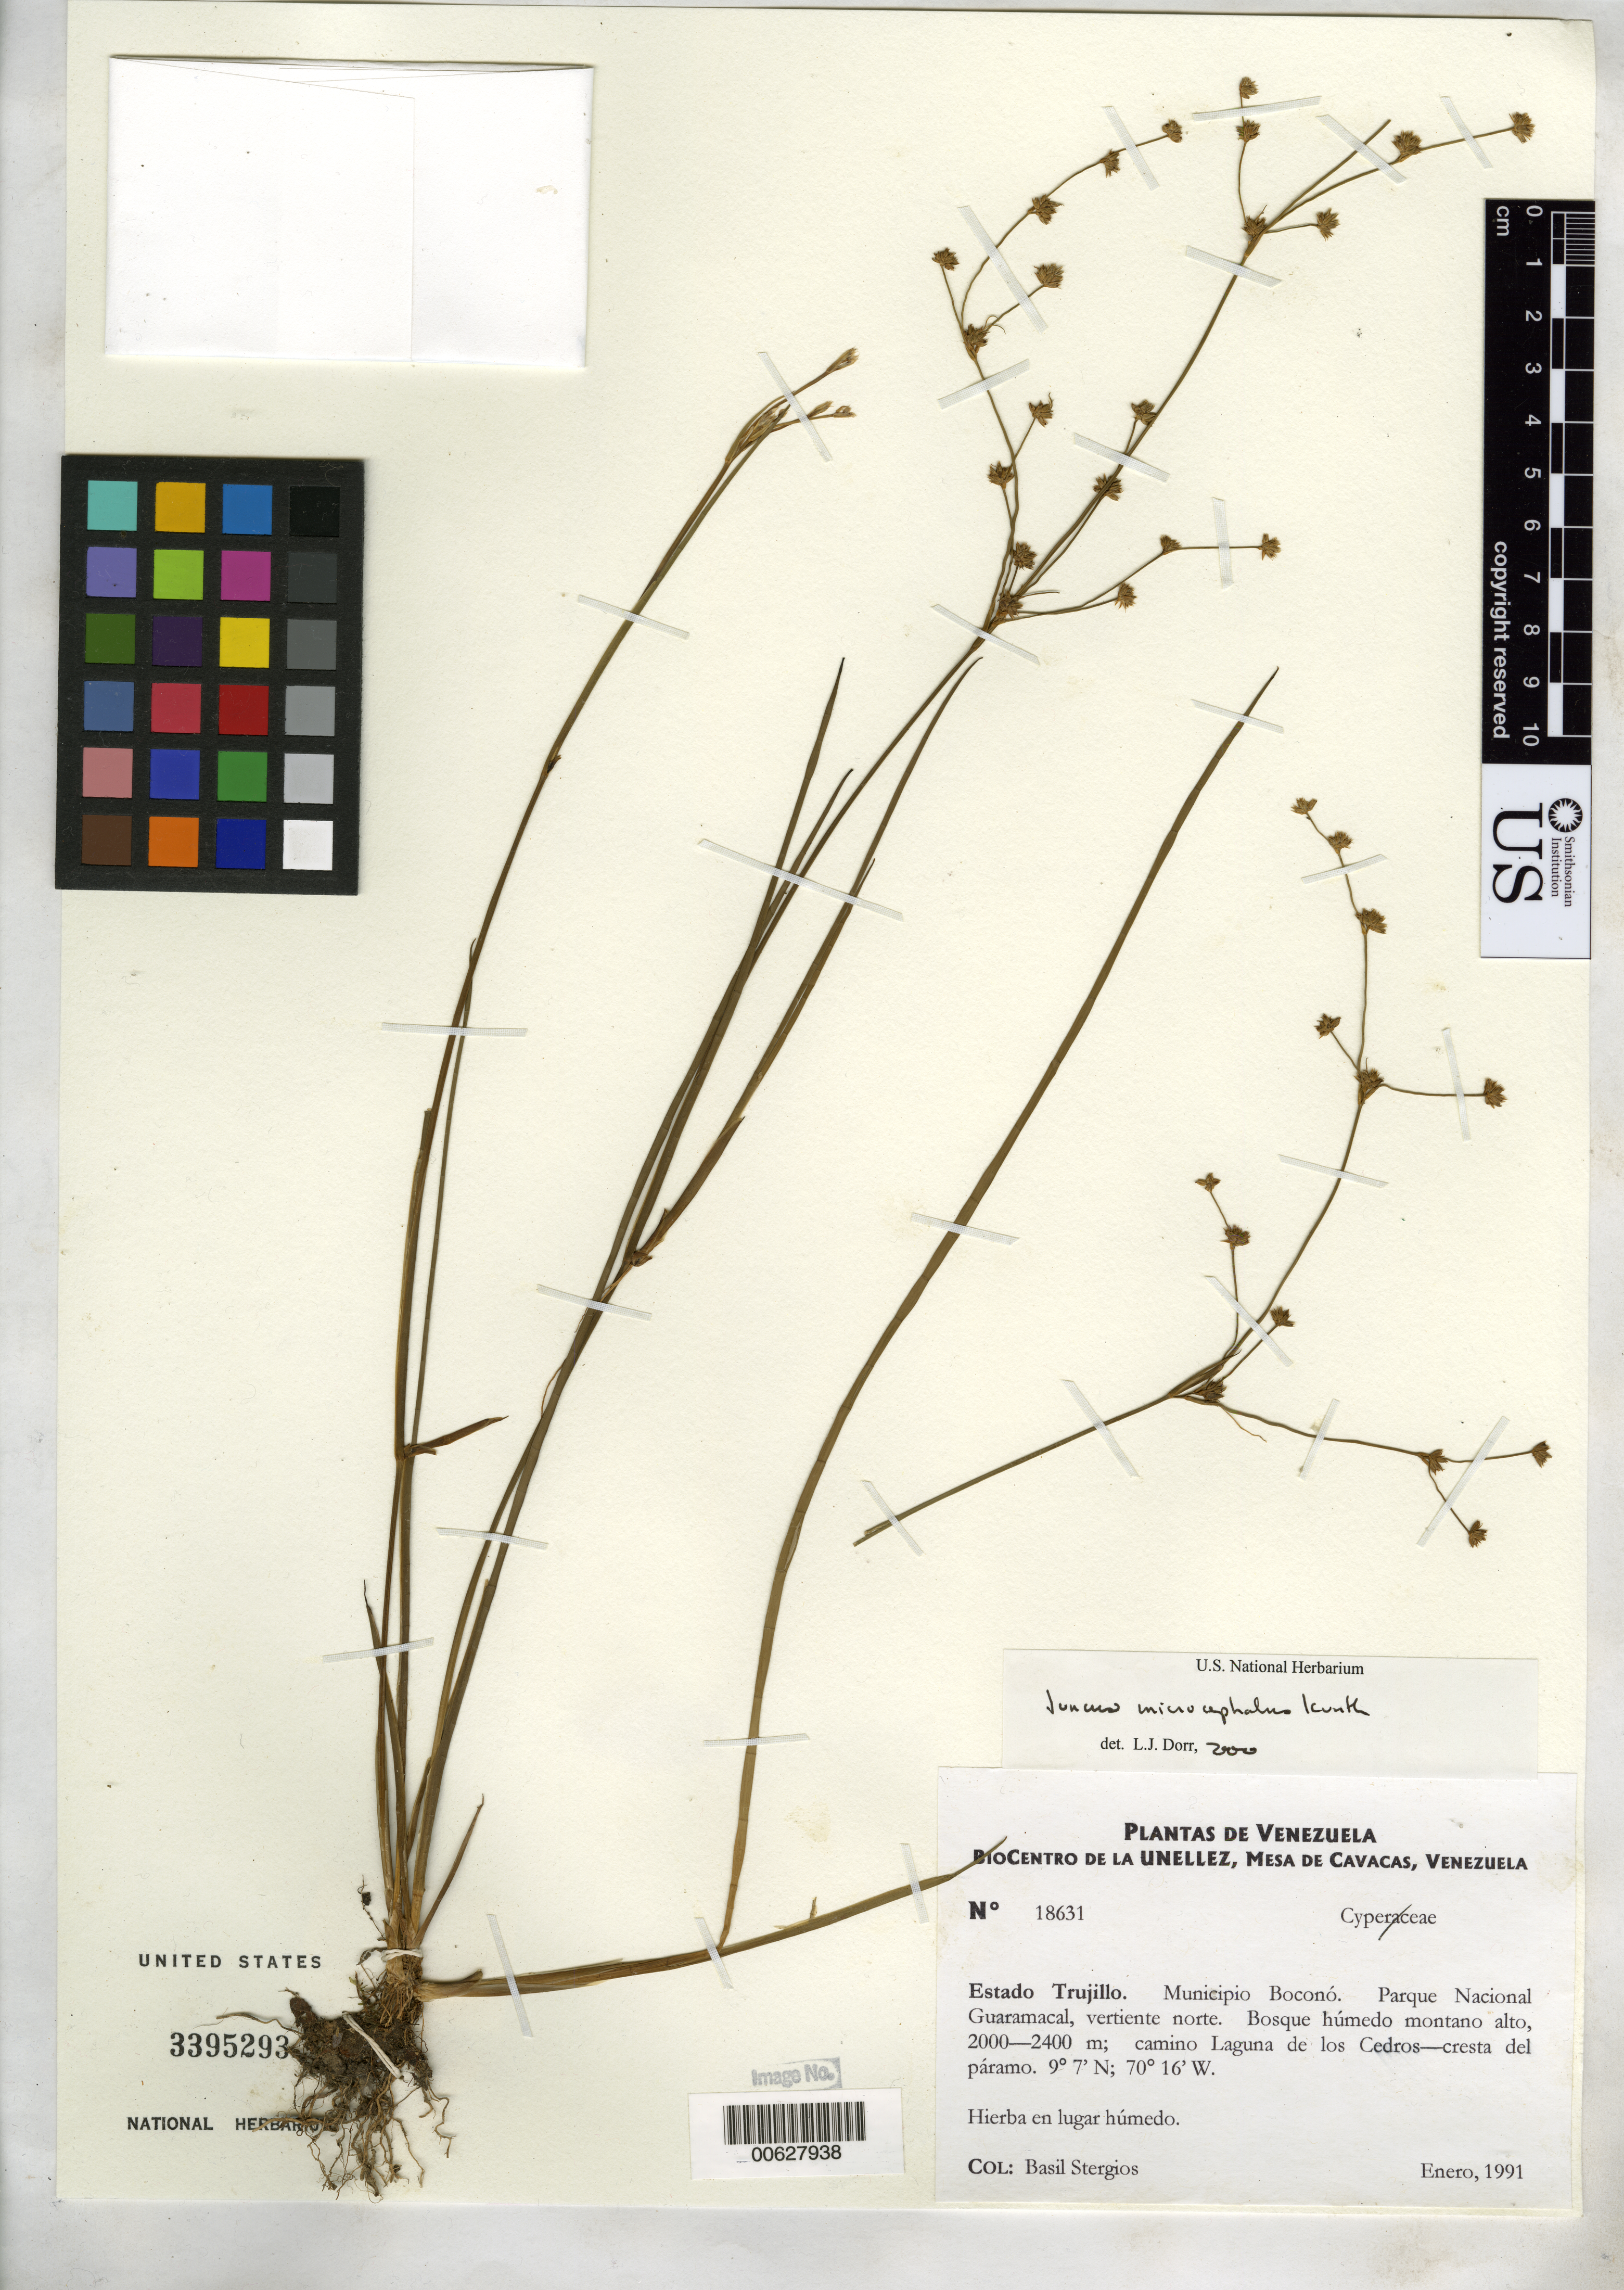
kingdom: Plantae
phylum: Tracheophyta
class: Liliopsida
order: Poales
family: Juncaceae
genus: Juncus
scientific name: Juncus microcephalus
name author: Kunth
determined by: Dorr, L. J., (BOT), Smithsonian Institution - National Museum of Natural History (UNITED STATES)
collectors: B. G. Stergios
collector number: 18631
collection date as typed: Jan 1991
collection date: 1991-01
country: Venezuela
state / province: Trujillo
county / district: Boconó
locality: Parque Nacional Guaramacal, vertiente N, camino laguna de los Cedros-cresta del páramo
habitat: Bosque húmedo montano alto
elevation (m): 2000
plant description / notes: PORT, US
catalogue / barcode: US 3395293